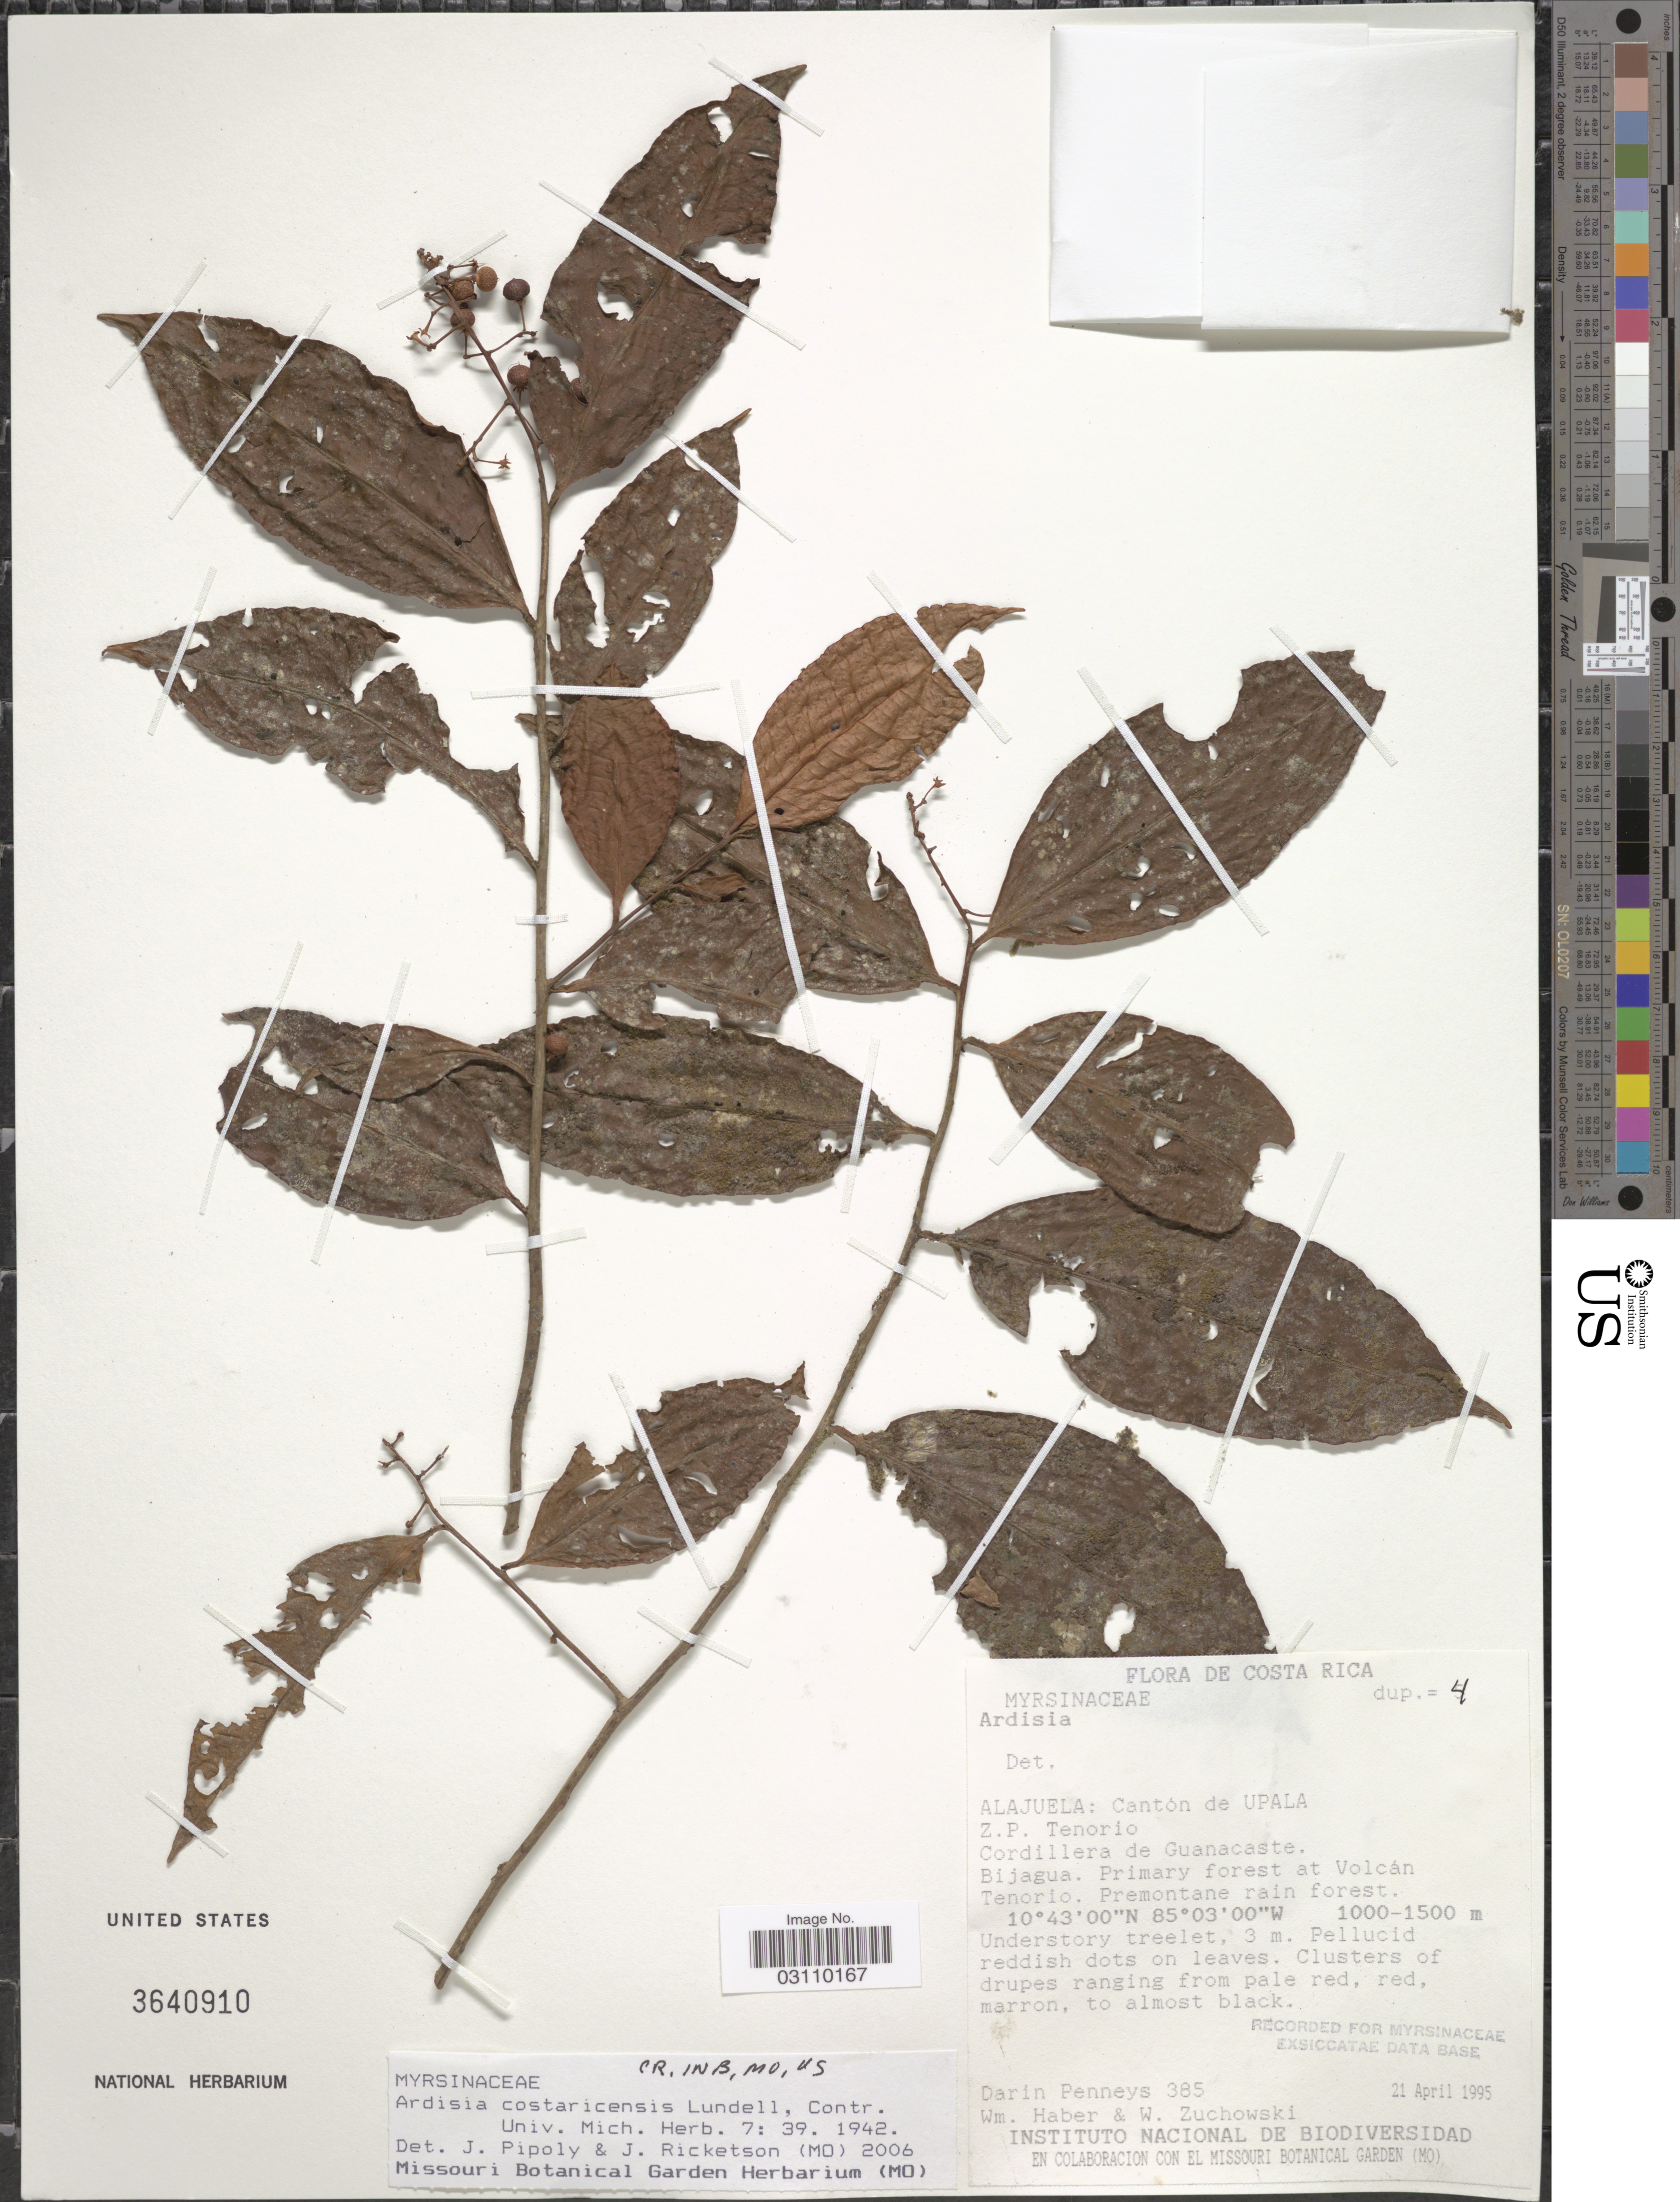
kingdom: Plantae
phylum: Tracheophyta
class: Magnoliopsida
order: Ericales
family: Primulaceae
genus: Ardisia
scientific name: Ardisia costaricensis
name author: Lundell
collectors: D. S. Penneys, W. Haber & W. Zuchowski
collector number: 385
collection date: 1995-04-21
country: Costa Rica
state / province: Alajuela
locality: Cantón de UPALA. Z.P. Tenorio. Cordillera de Guanacaste. Bijagua. Primary forest at Volcán Tenorio.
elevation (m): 1000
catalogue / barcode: US 3640910